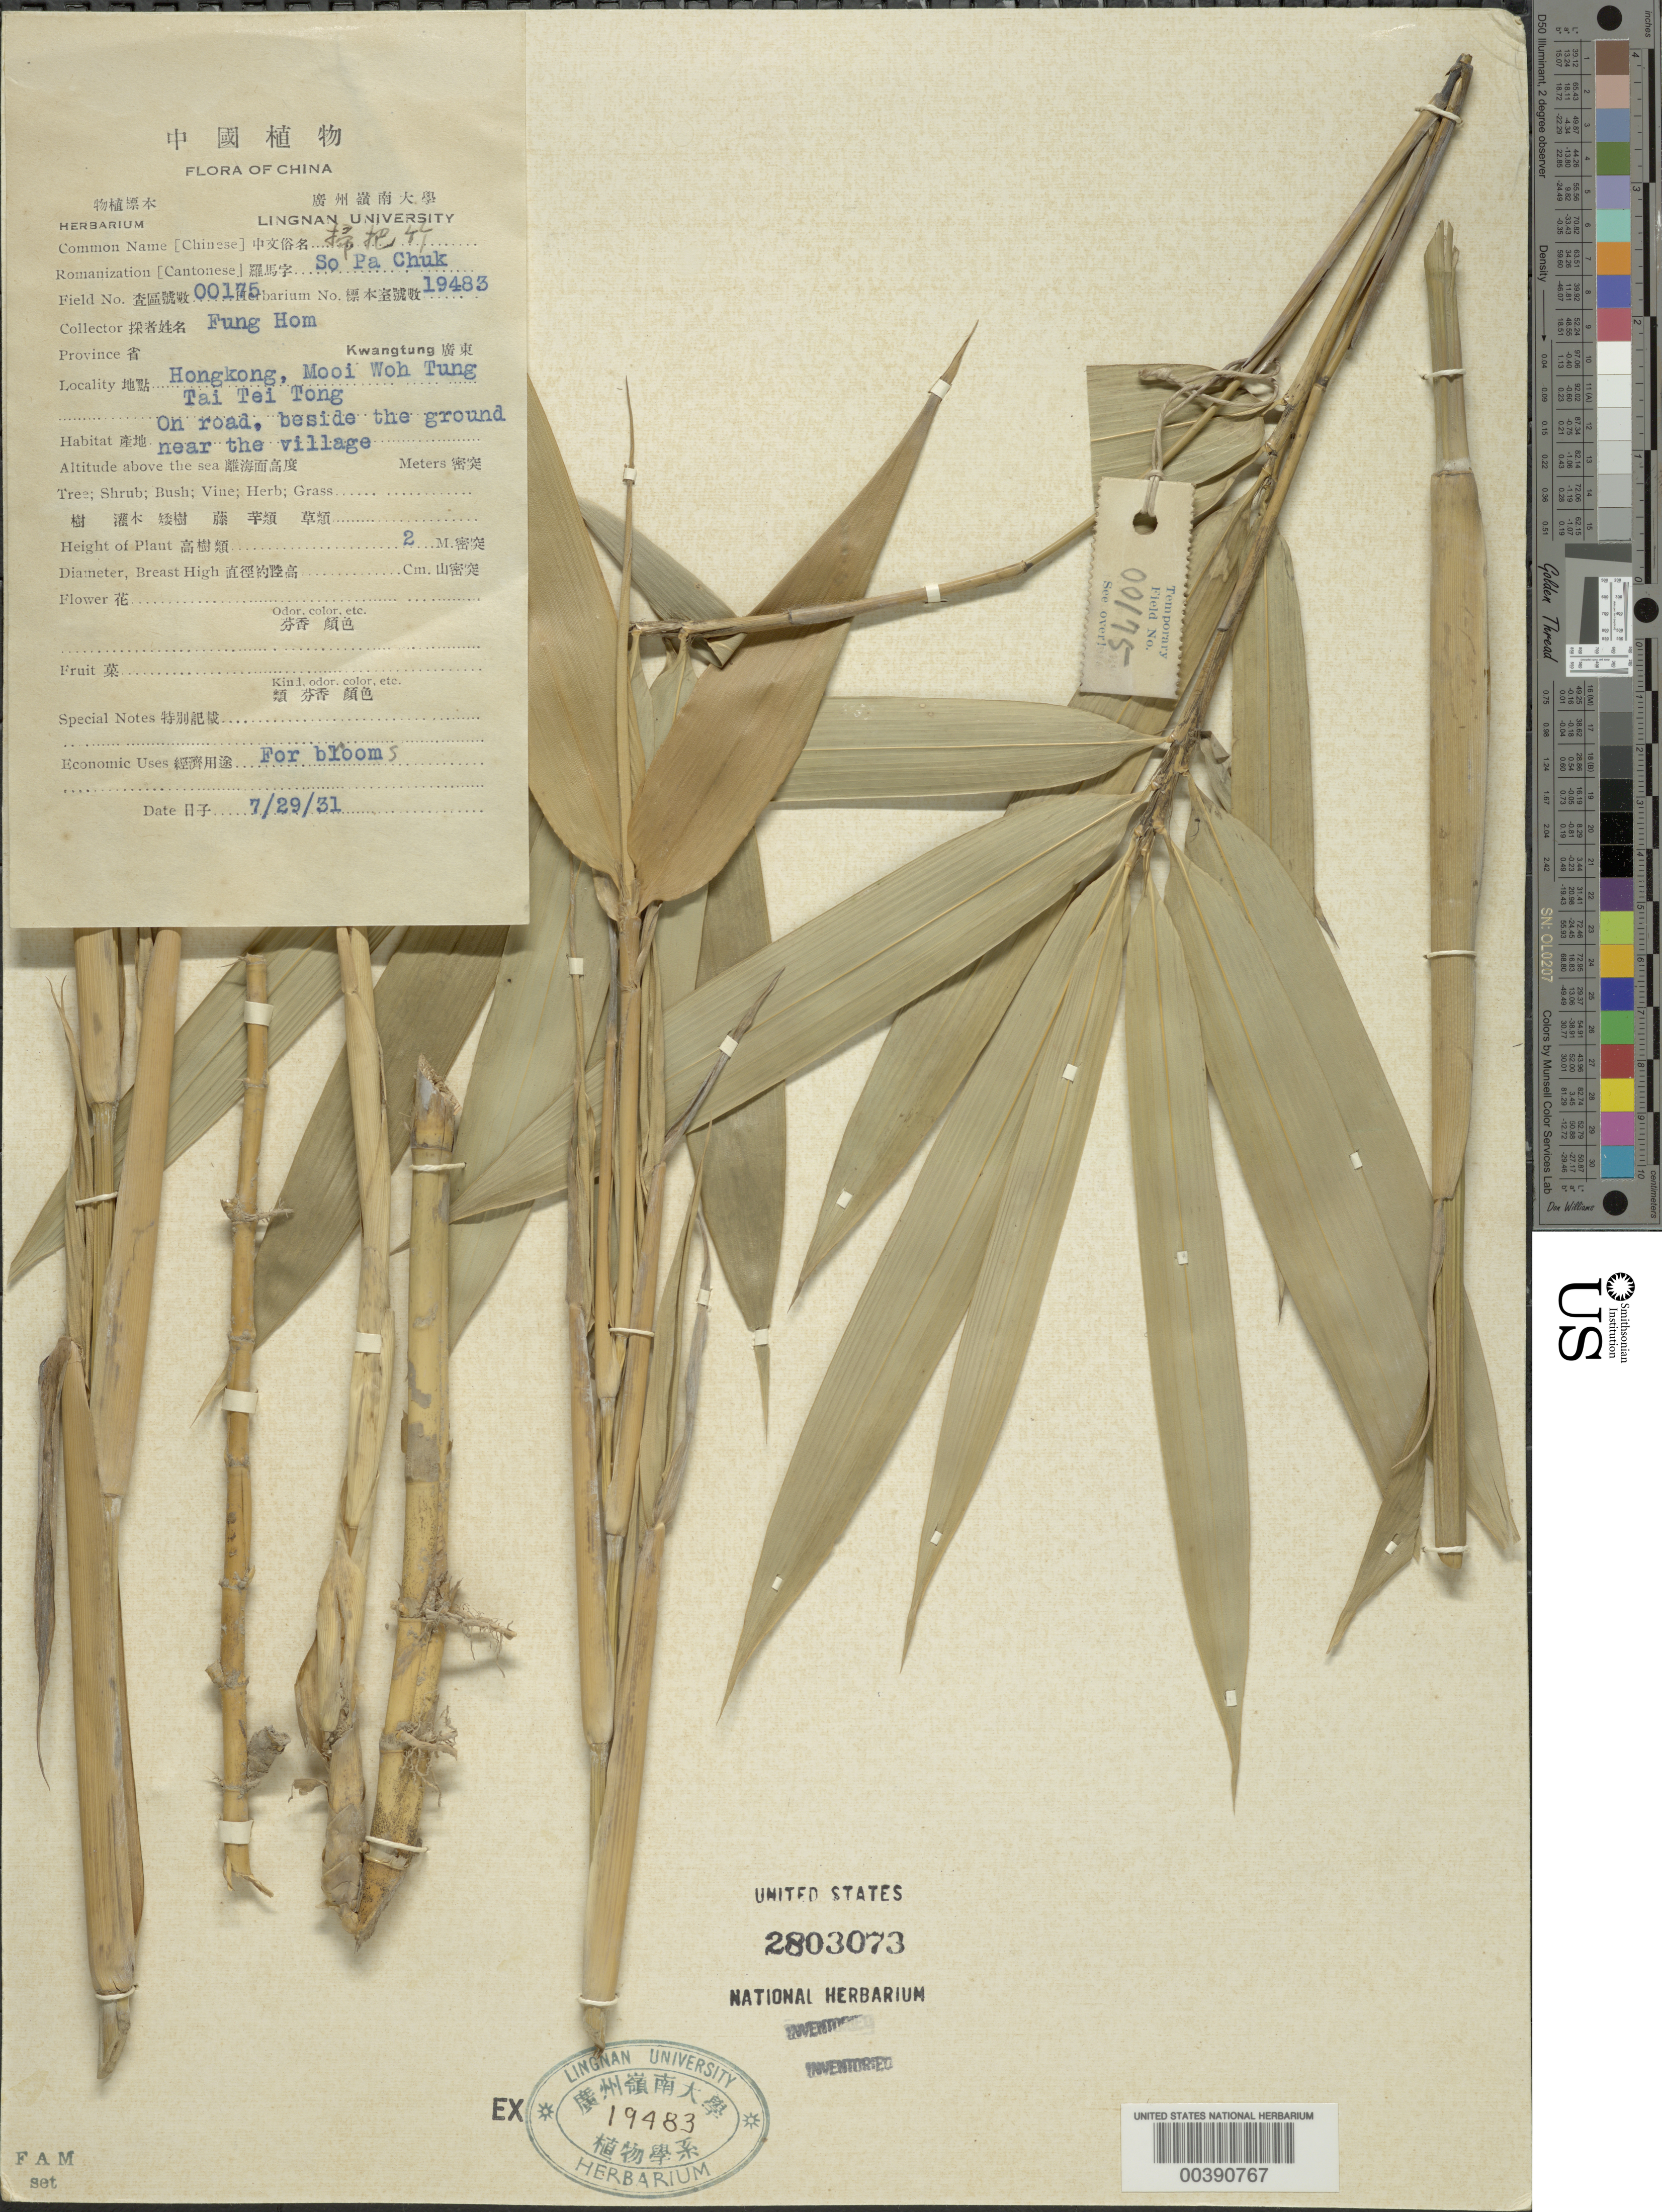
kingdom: Plantae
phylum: Tracheophyta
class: Liliopsida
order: Poales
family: Poaceae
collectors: H. L. Fung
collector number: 175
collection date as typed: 29 Jul 1931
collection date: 1931-07-29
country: China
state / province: Hong Kong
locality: Mooi woh tung, tai tei tong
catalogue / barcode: US 2803073